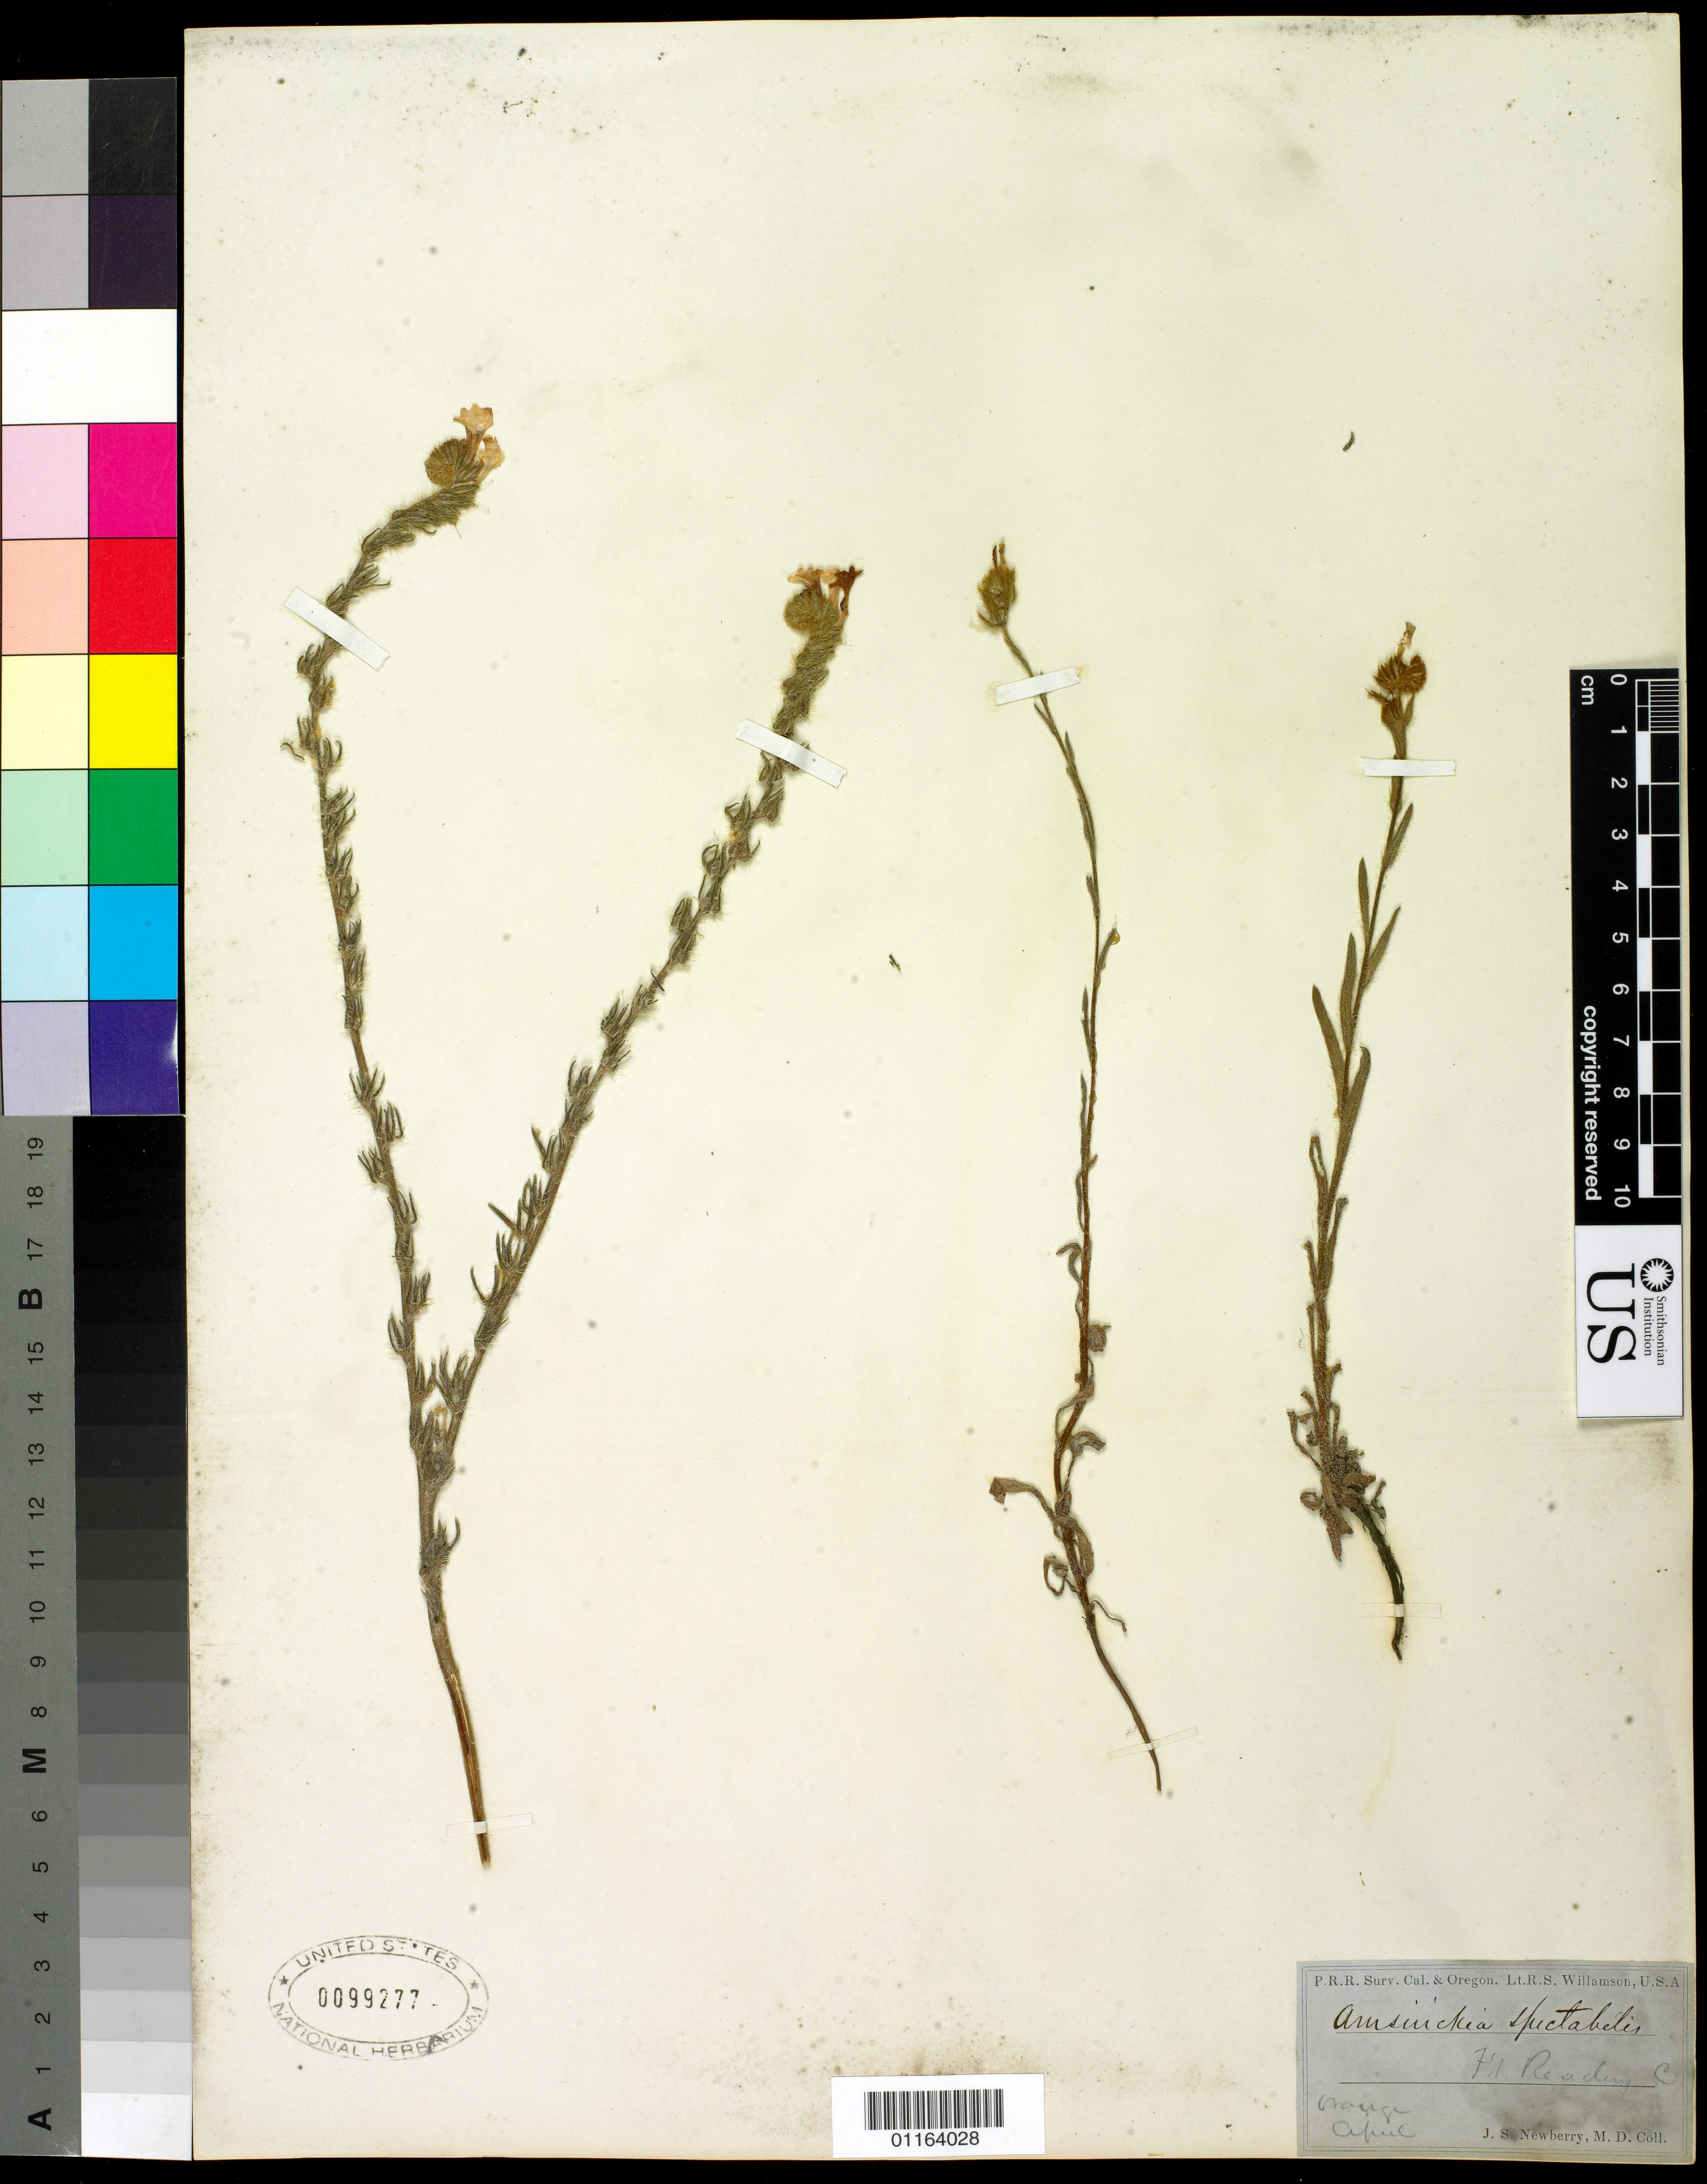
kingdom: Plantae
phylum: Tracheophyta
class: Magnoliopsida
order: Boraginales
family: Boraginaceae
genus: Amsinckia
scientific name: Amsinckia spectabilis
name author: Fisch. & C.A. Mey.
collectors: J. S. Newberry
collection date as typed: Apr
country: United States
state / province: California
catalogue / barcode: US 99277